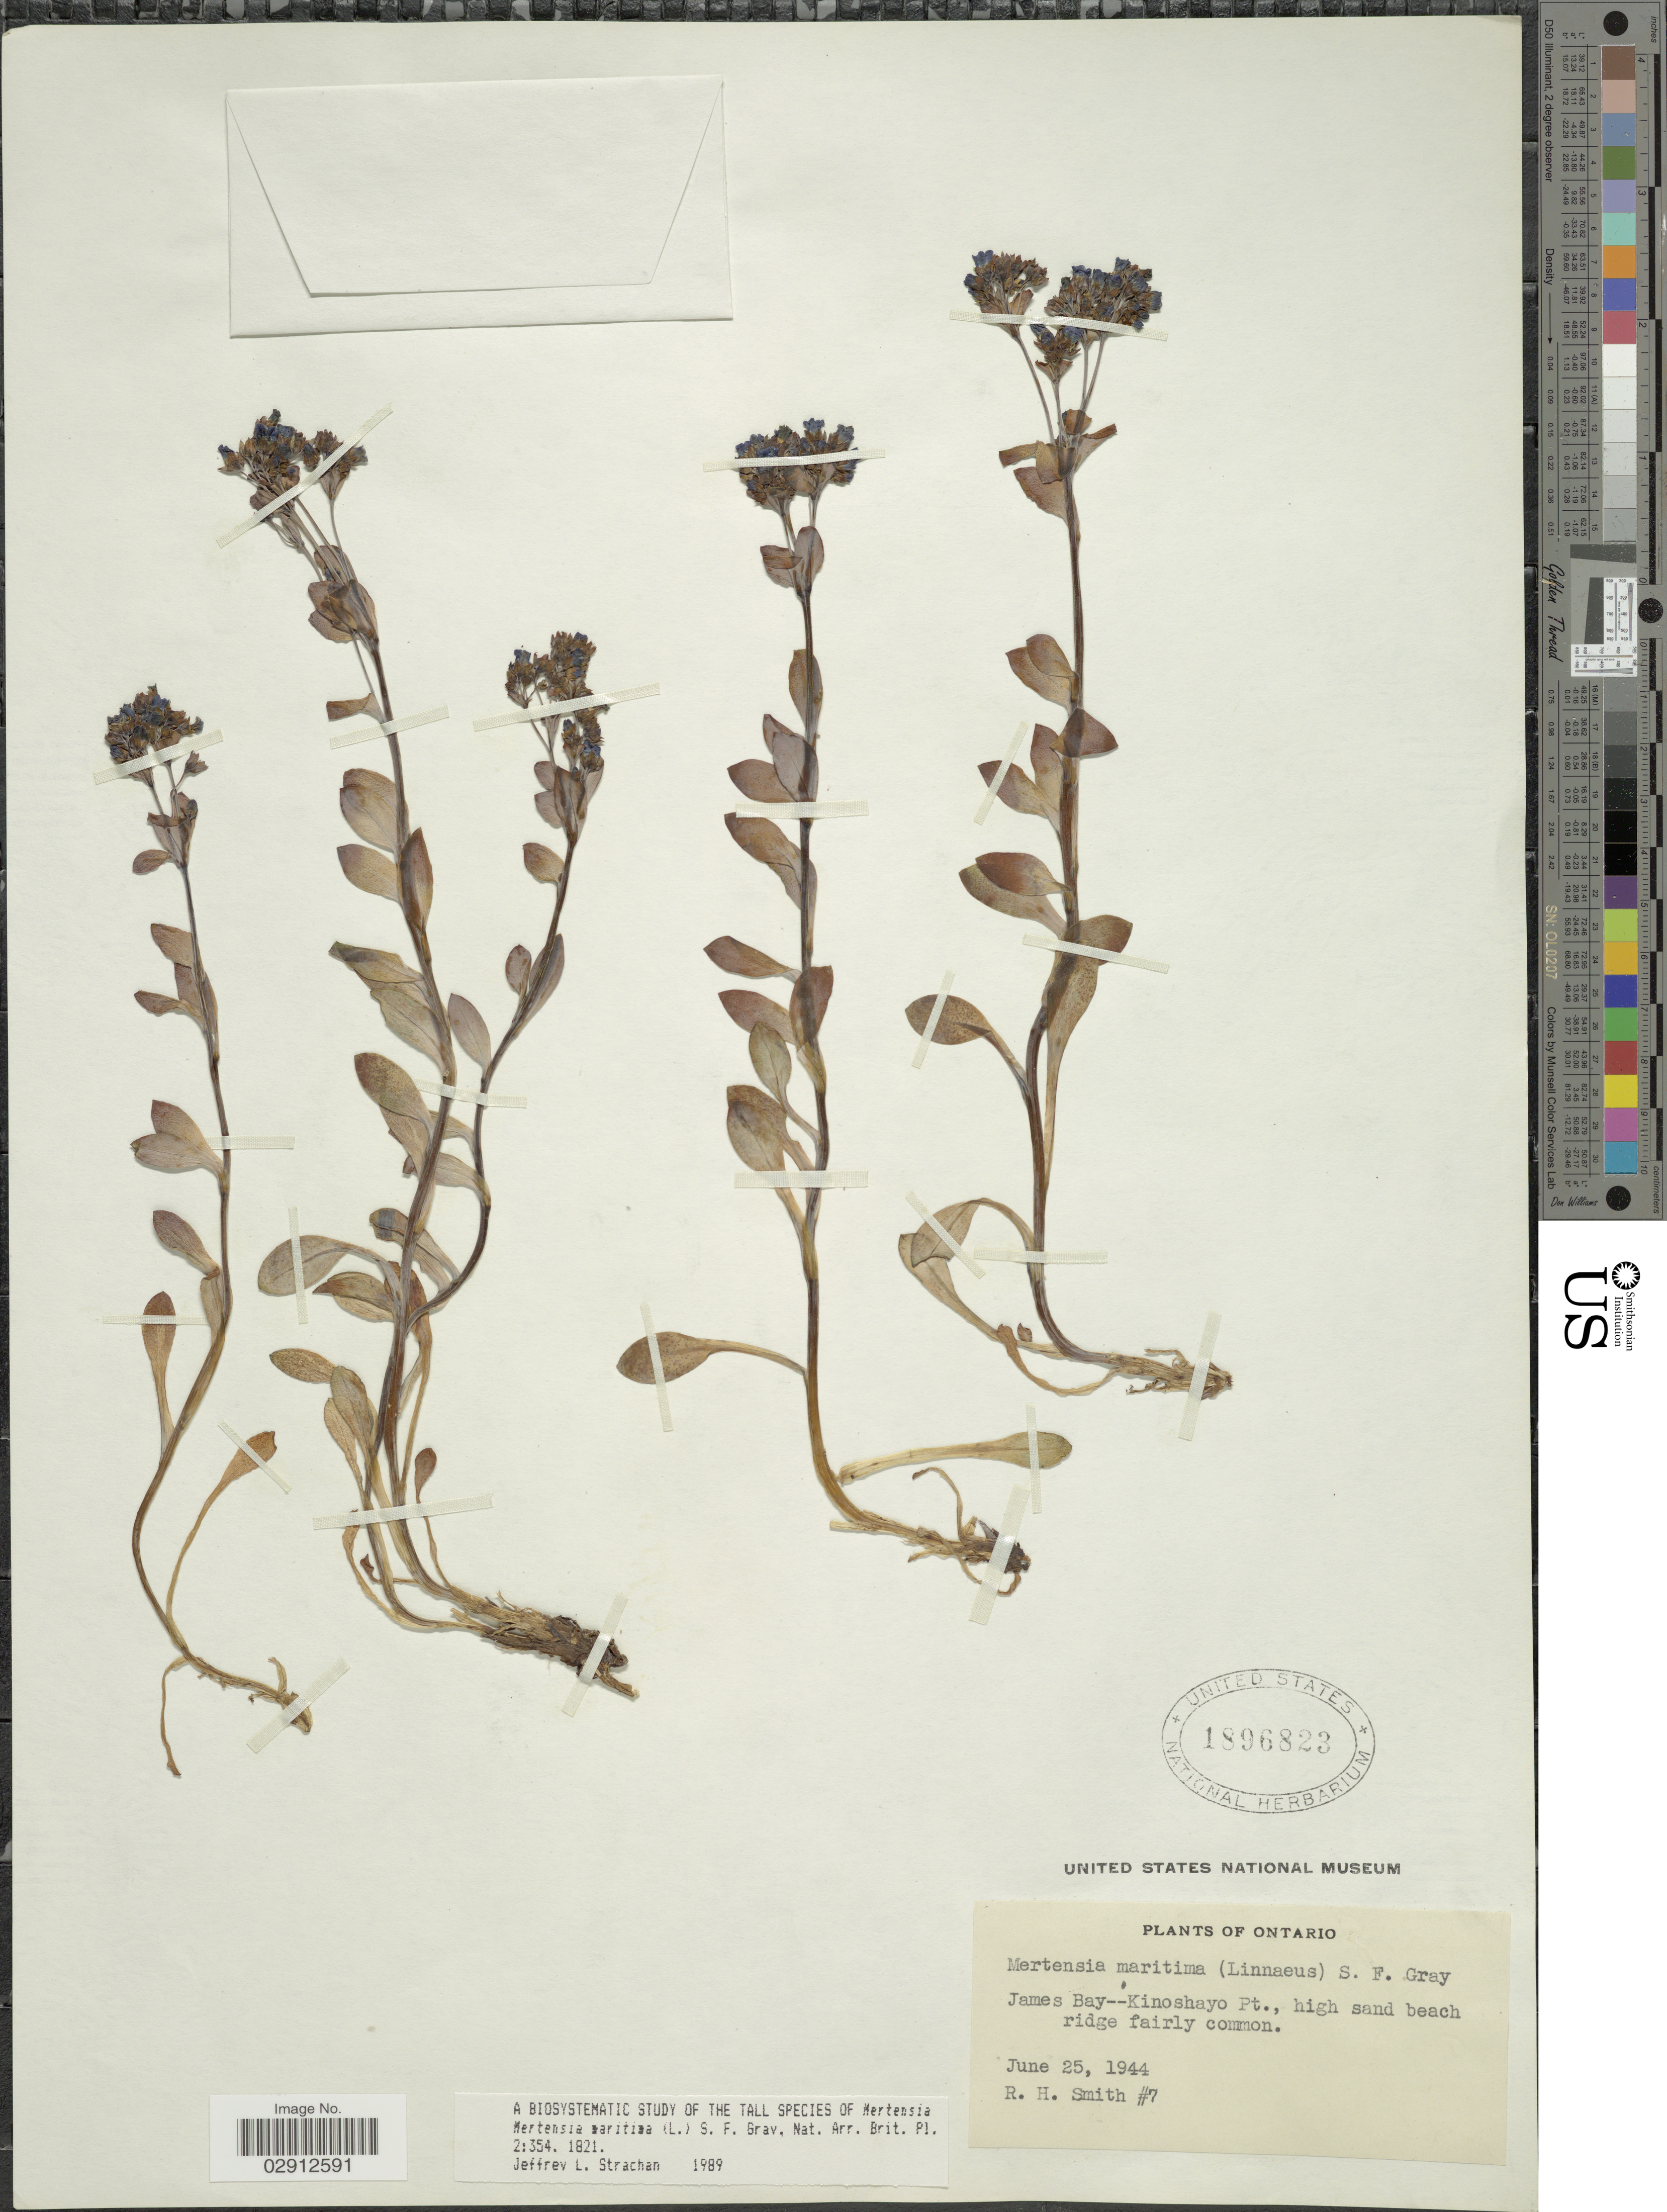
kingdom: Plantae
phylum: Tracheophyta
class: Magnoliopsida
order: Boraginales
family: Boraginaceae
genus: Mertensia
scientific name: Mertensia maritima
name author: (L.) S.F. Gray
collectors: R. H. Smith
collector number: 7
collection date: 1944-06-25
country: Canada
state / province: Ontario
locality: James Bay-Kinoshayo Pt.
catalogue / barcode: US 1896823